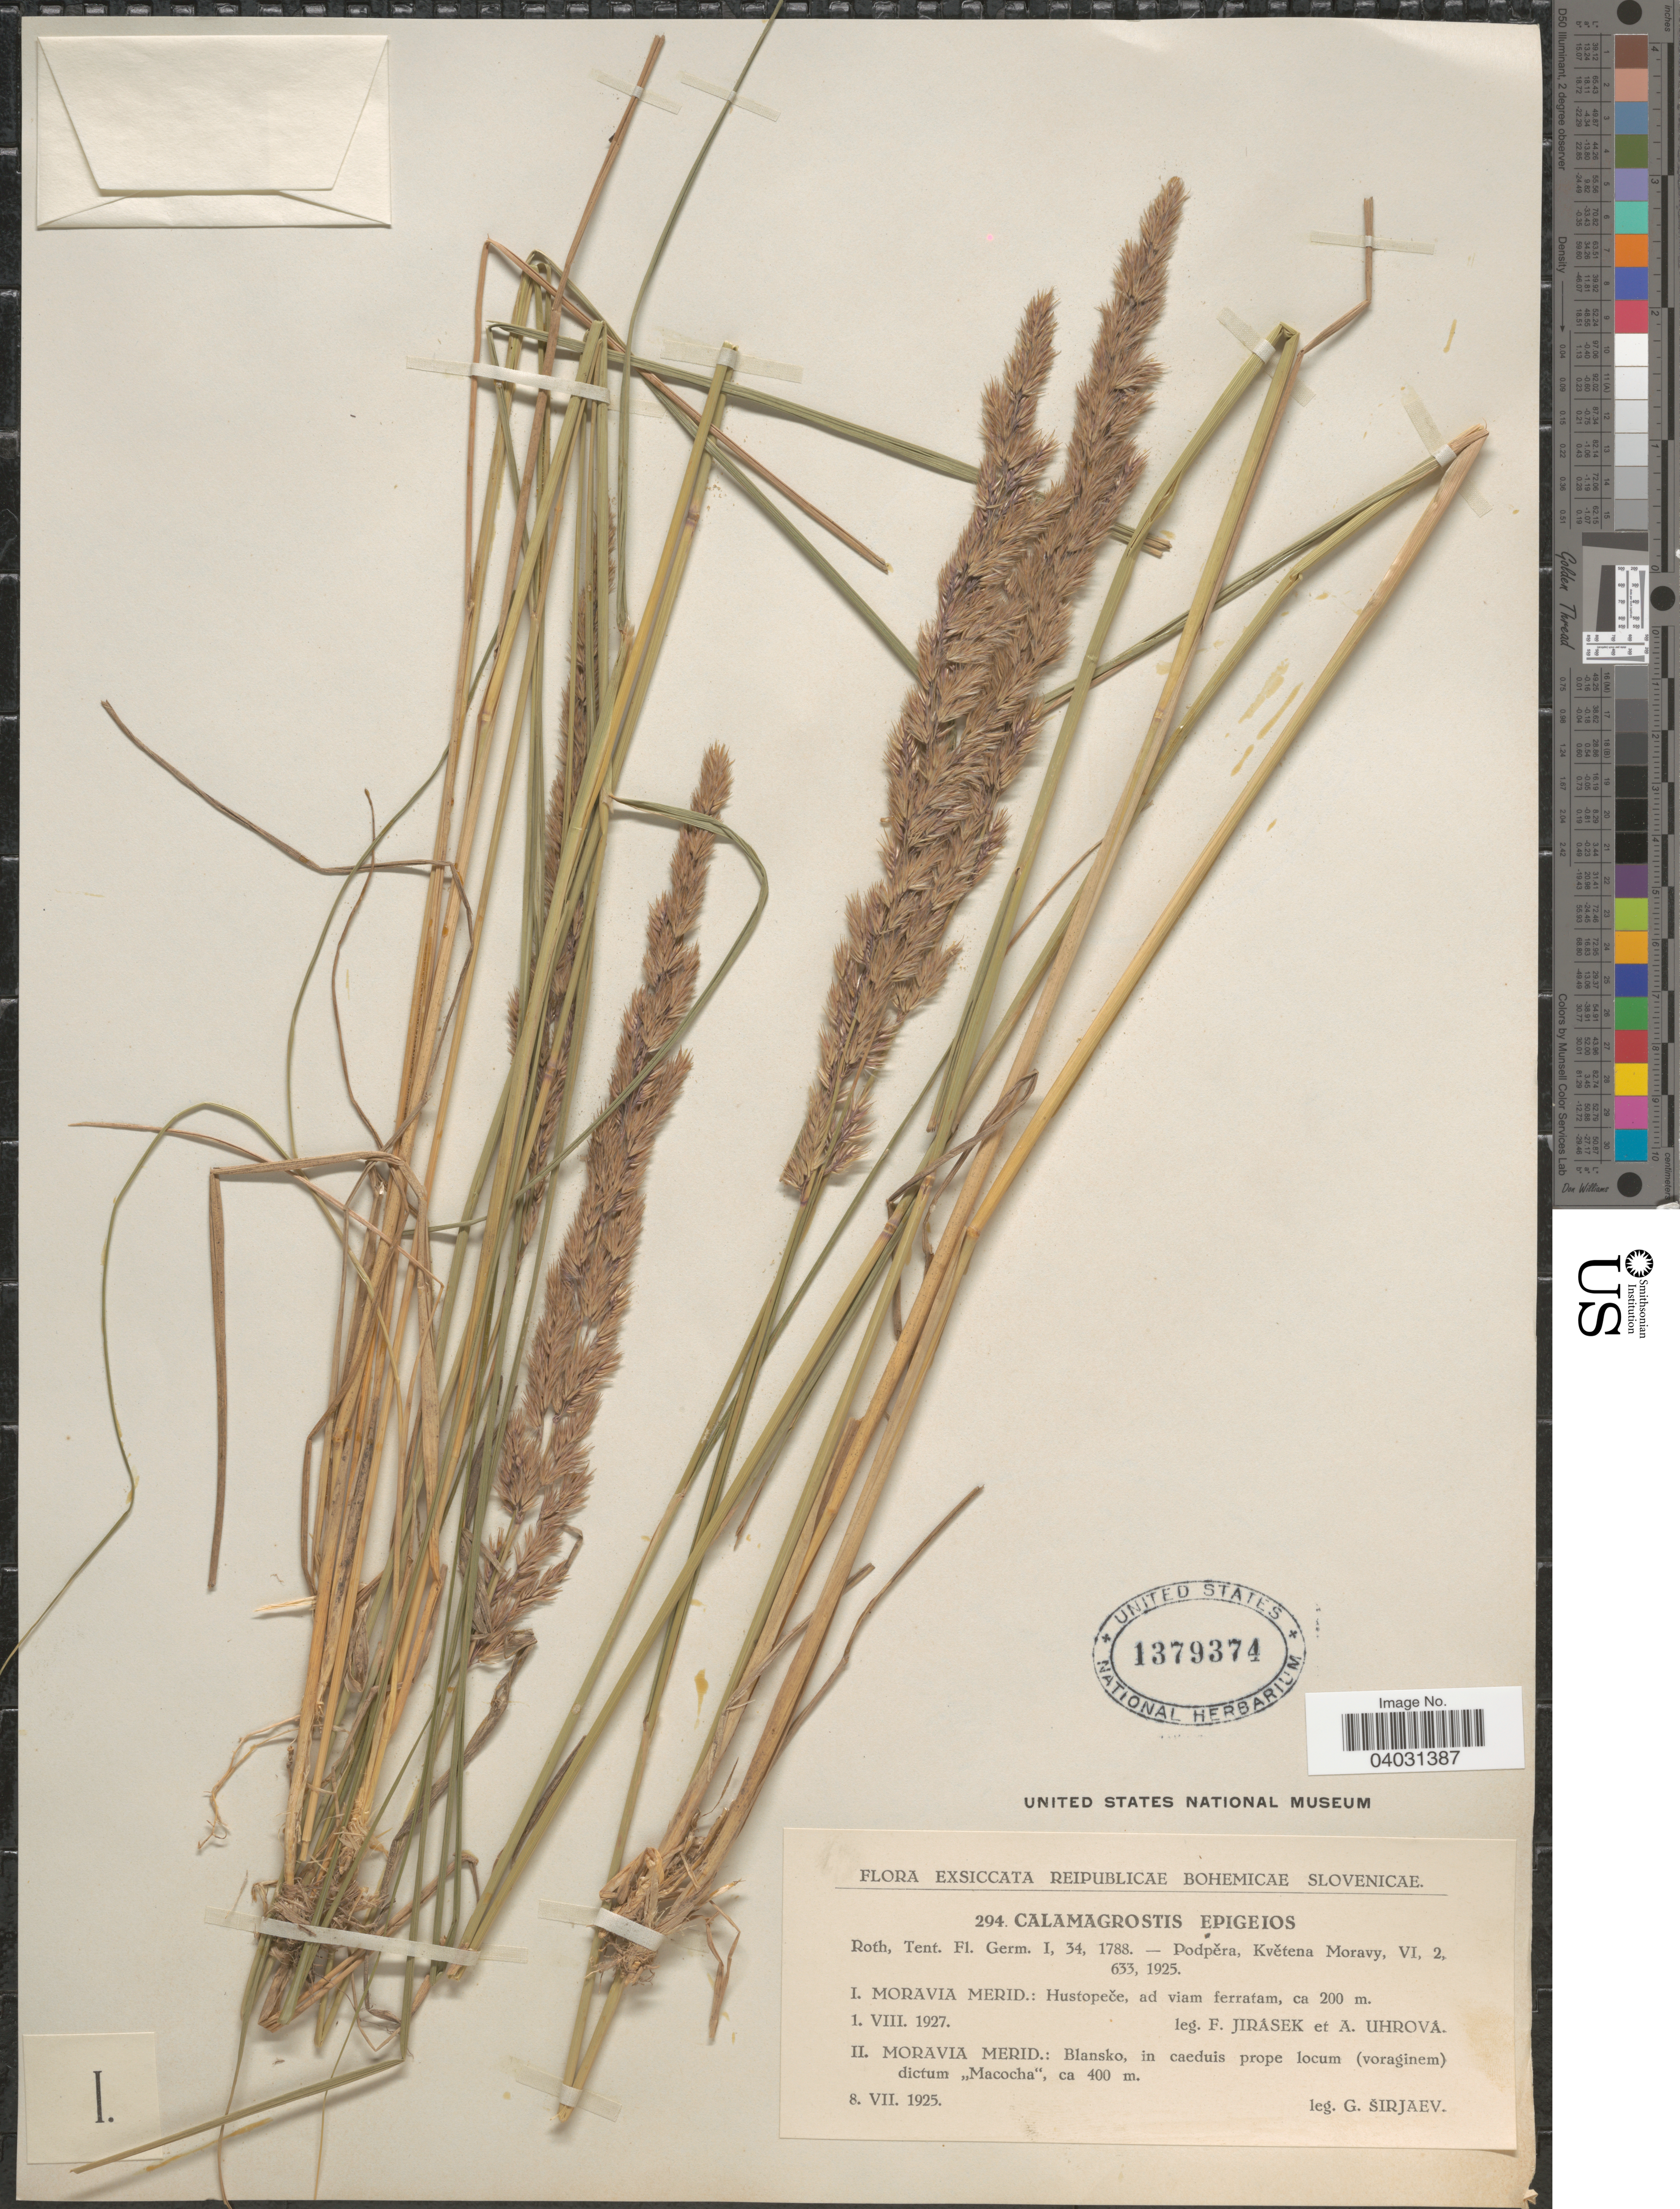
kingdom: Plantae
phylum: Tracheophyta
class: Liliopsida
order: Poales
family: Poaceae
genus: Calamagrostis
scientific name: Calamagrostis epigeios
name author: (L.) Roth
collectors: F. Jirasek & A. Uhrova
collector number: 294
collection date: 1927-08-01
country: Czechia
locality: Moravia Merid.: Hustopeče, ad viam ferratam.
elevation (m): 200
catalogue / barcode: US 1379374